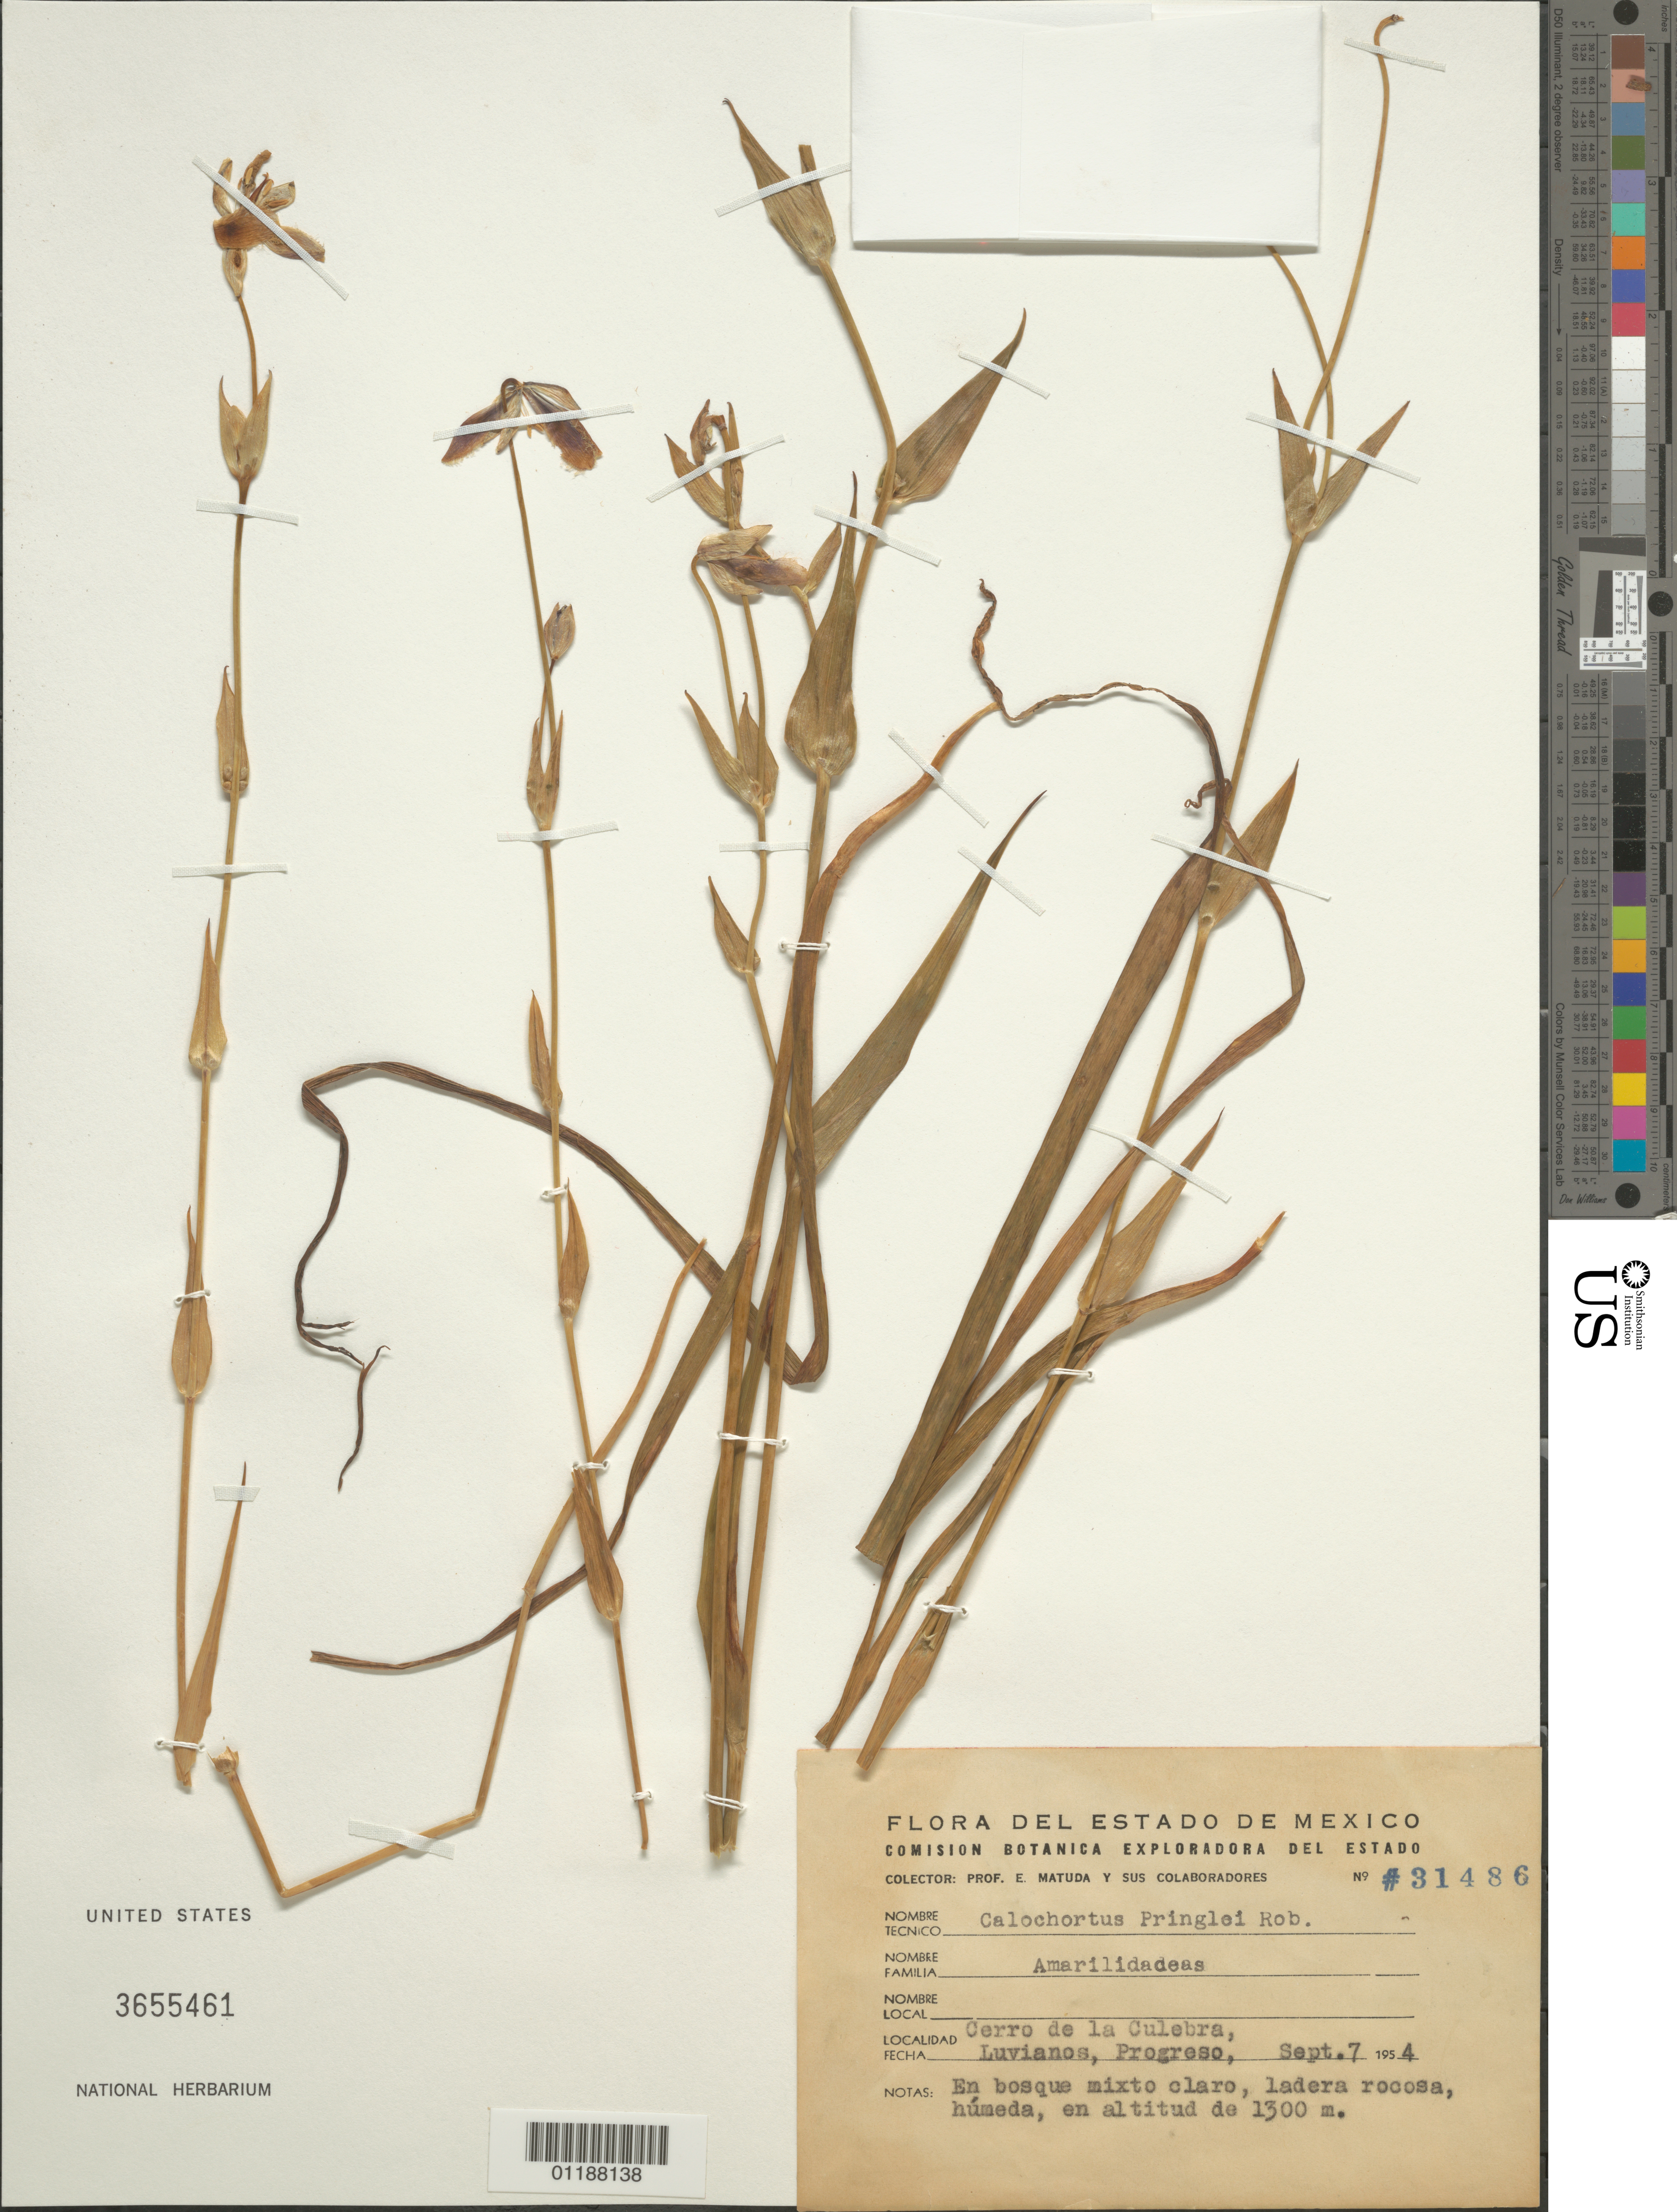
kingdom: Plantae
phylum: Tracheophyta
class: Liliopsida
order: Liliales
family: Liliaceae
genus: Calochortus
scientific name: Calochortus pringlei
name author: B.L. Rob.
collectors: E. Matuda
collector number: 31486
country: Mexico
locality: Cerro de la Culebra, Luvianos, Progreso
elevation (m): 1300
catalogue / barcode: US 3655461